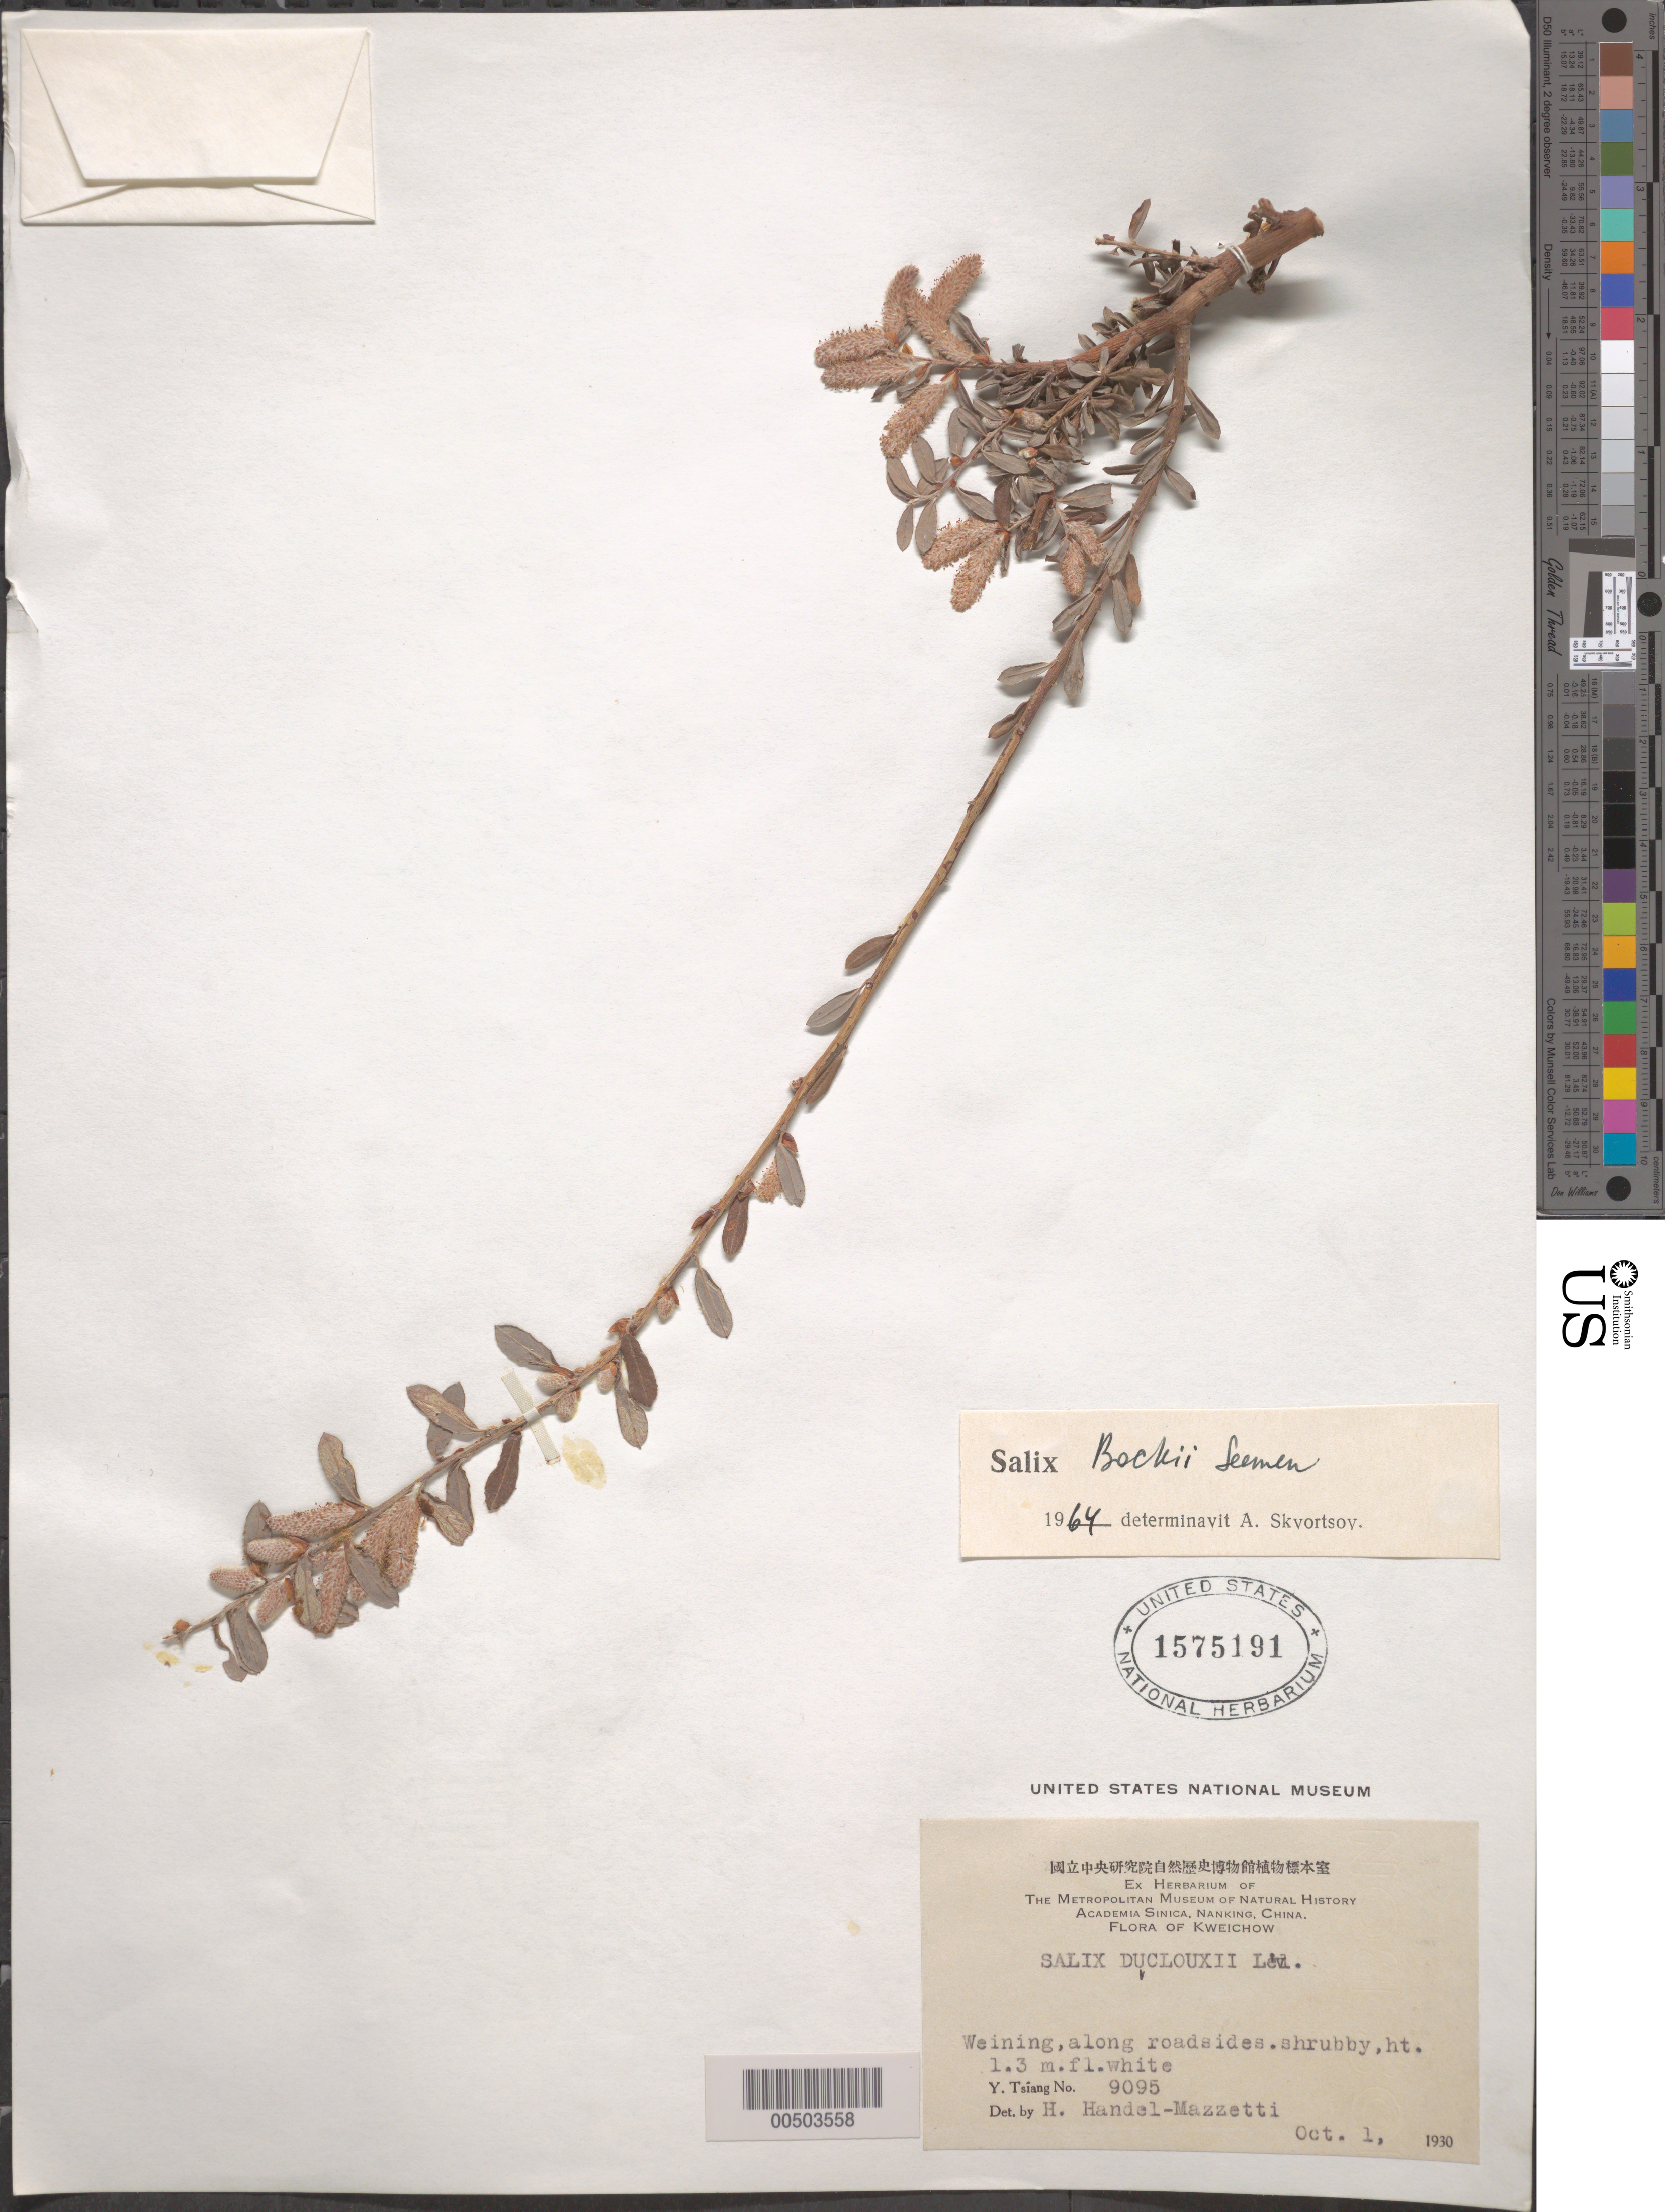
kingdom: Plantae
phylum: Tracheophyta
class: Magnoliopsida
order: Malpighiales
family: Salicaceae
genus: Salix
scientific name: Salix bockii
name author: Seemen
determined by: Skvortsov, A. K.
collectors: Y. Tsiang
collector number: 9095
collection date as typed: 01 Oct 1930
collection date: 1930-10-01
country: China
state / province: Guizhou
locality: Along roadsides, Wei-ning Hsien (district) = Weining Yizu Huizu Miaozu Zizhixian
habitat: Shrubby, 1.3 m ht., fl. white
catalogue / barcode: US 1575191